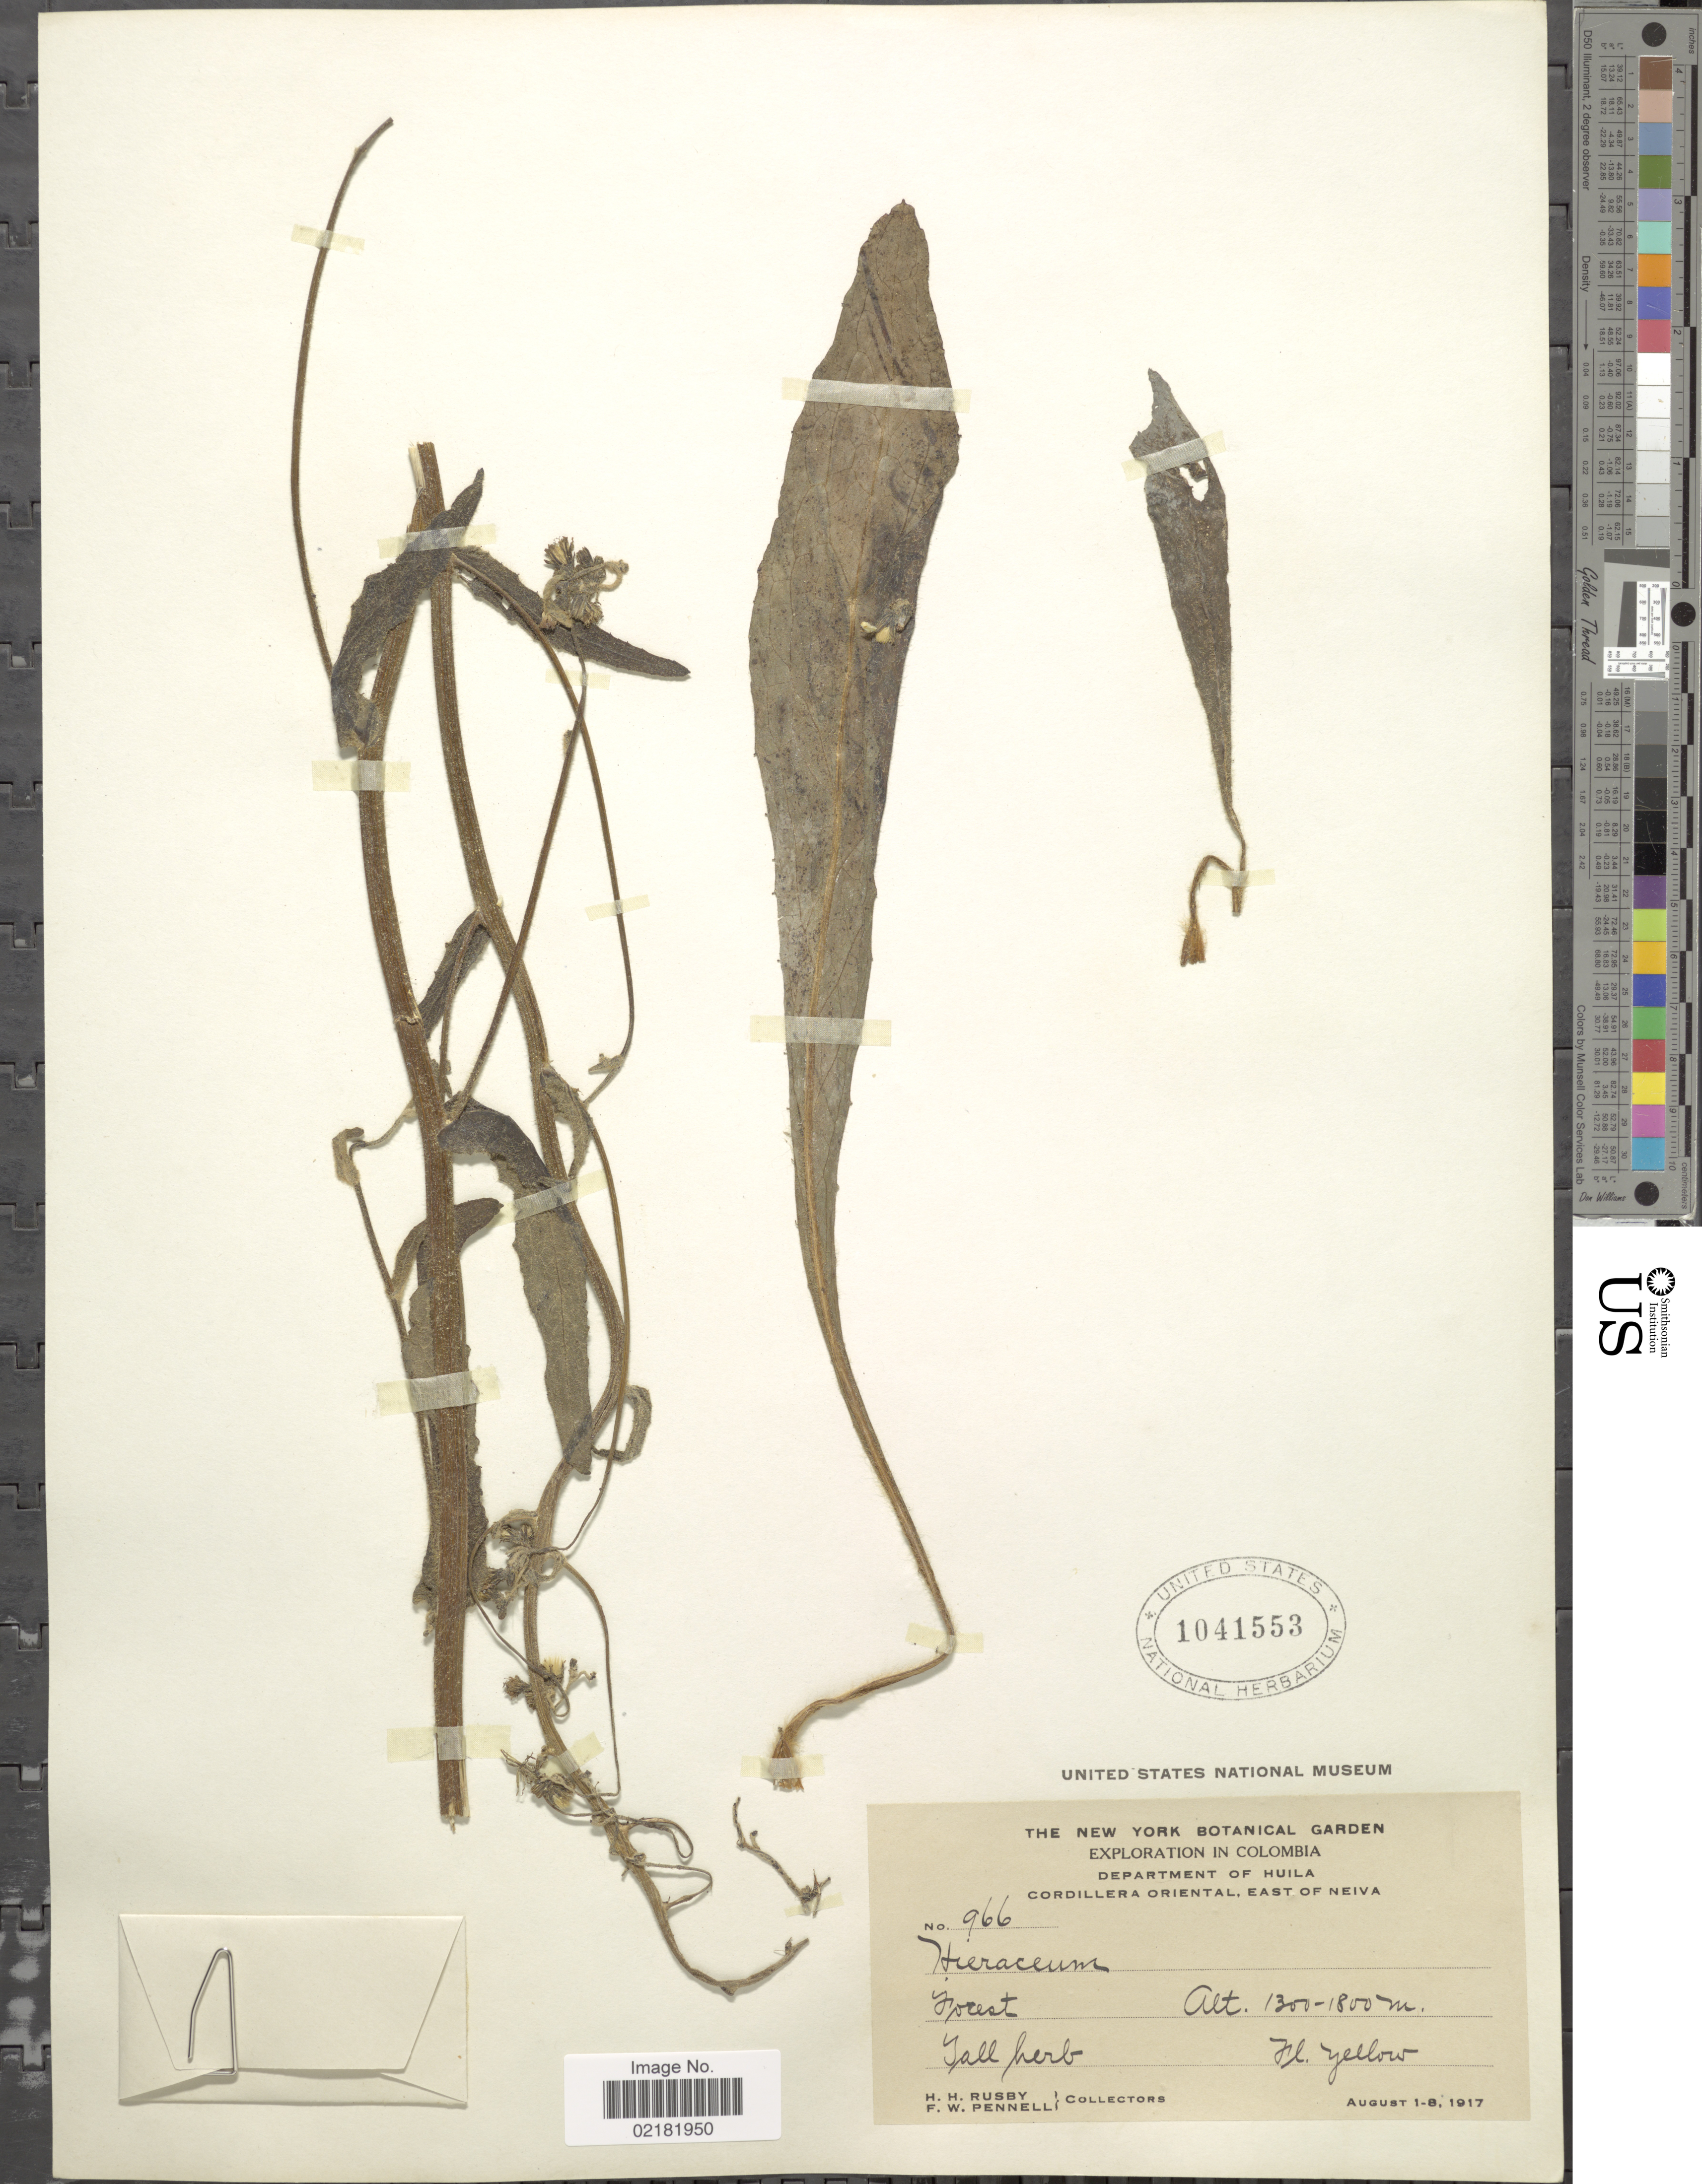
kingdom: Plantae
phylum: Tracheophyta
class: Magnoliopsida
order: Asterales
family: Asteraceae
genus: Hieracium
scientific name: Hieracium repandulare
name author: Druce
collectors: H. H. Rusby & F. W. Pennell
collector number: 966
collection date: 1917-08-01/1917-08-08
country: Colombia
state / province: Huila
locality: Cordillera Oriental, East of Neiva.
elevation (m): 1300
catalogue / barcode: US 1041553